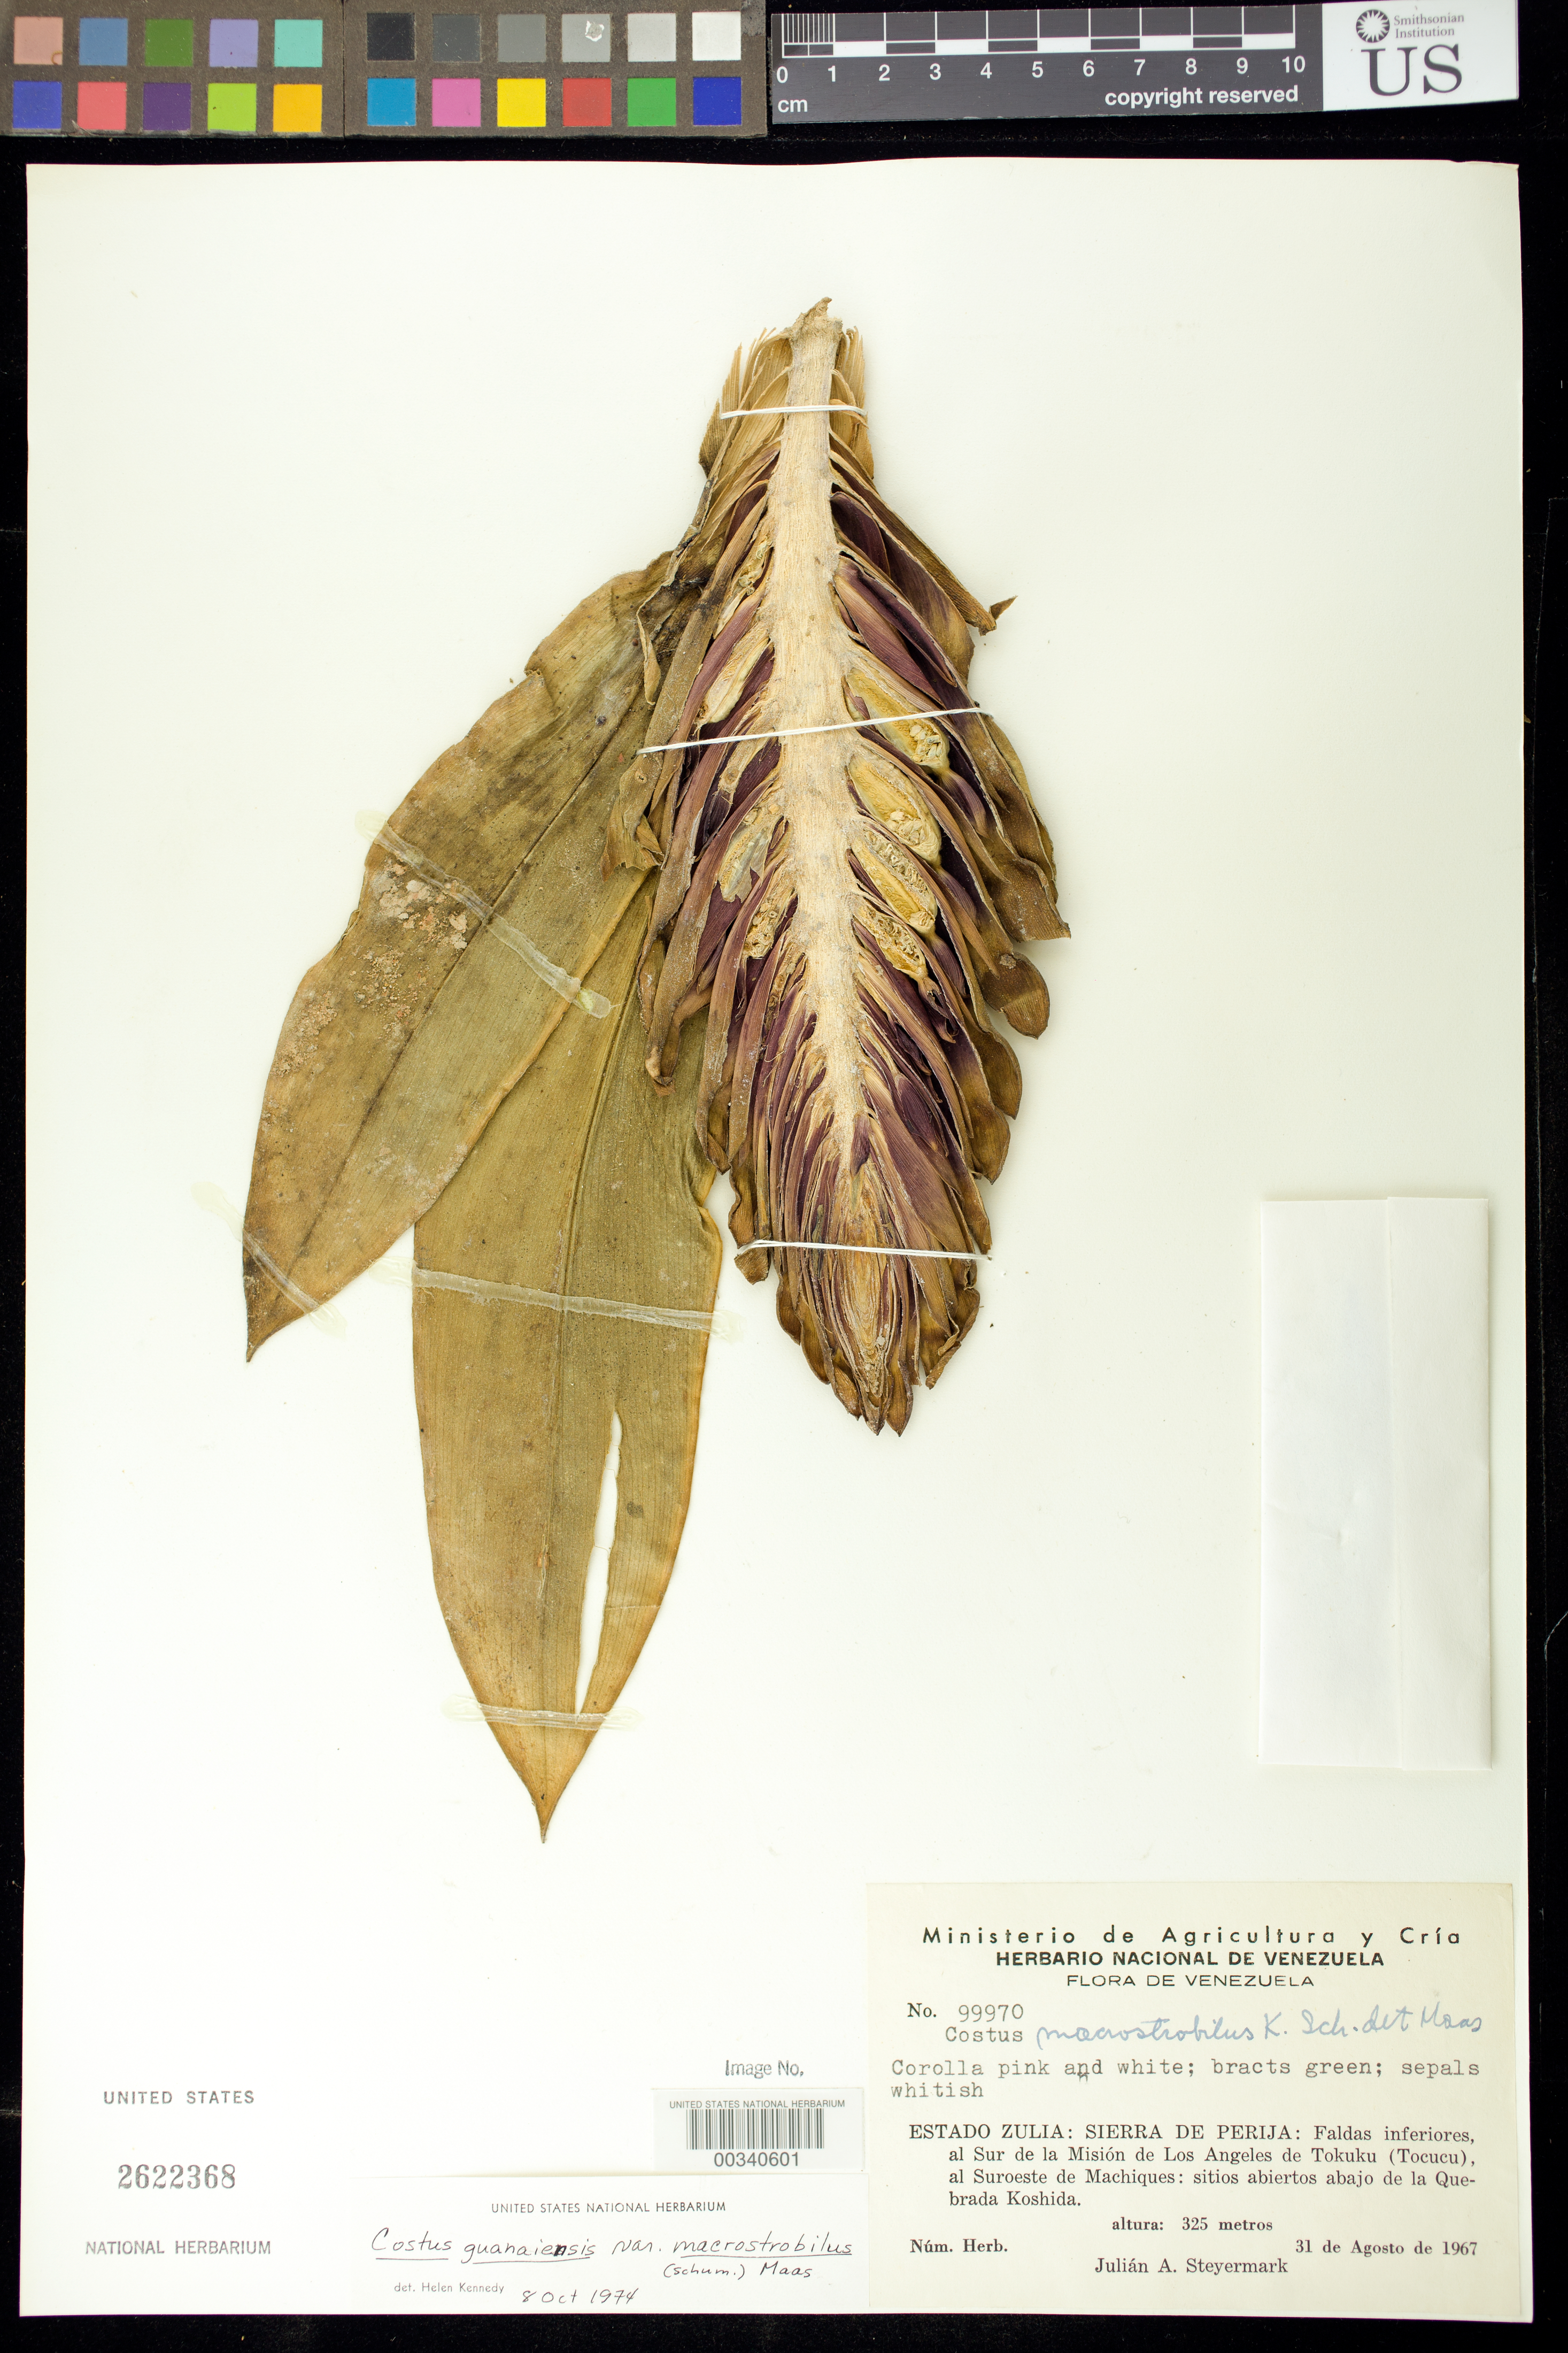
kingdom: Plantae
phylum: Tracheophyta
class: Liliopsida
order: Zingiberales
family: Costaceae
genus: Costus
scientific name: Costus guanaiensis var. macrostrobilis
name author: (K. Schum.) Maas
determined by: Kennedy, Helen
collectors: J. Steyermark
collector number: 99970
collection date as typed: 31 Aug 1967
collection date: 1967-08-31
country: Venezuela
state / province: Zulia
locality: Sierra de perija: faldas inferiores, al sur de la mision de los angeles de tokuku, al suroeste de machiques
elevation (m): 325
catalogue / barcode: US 2622368